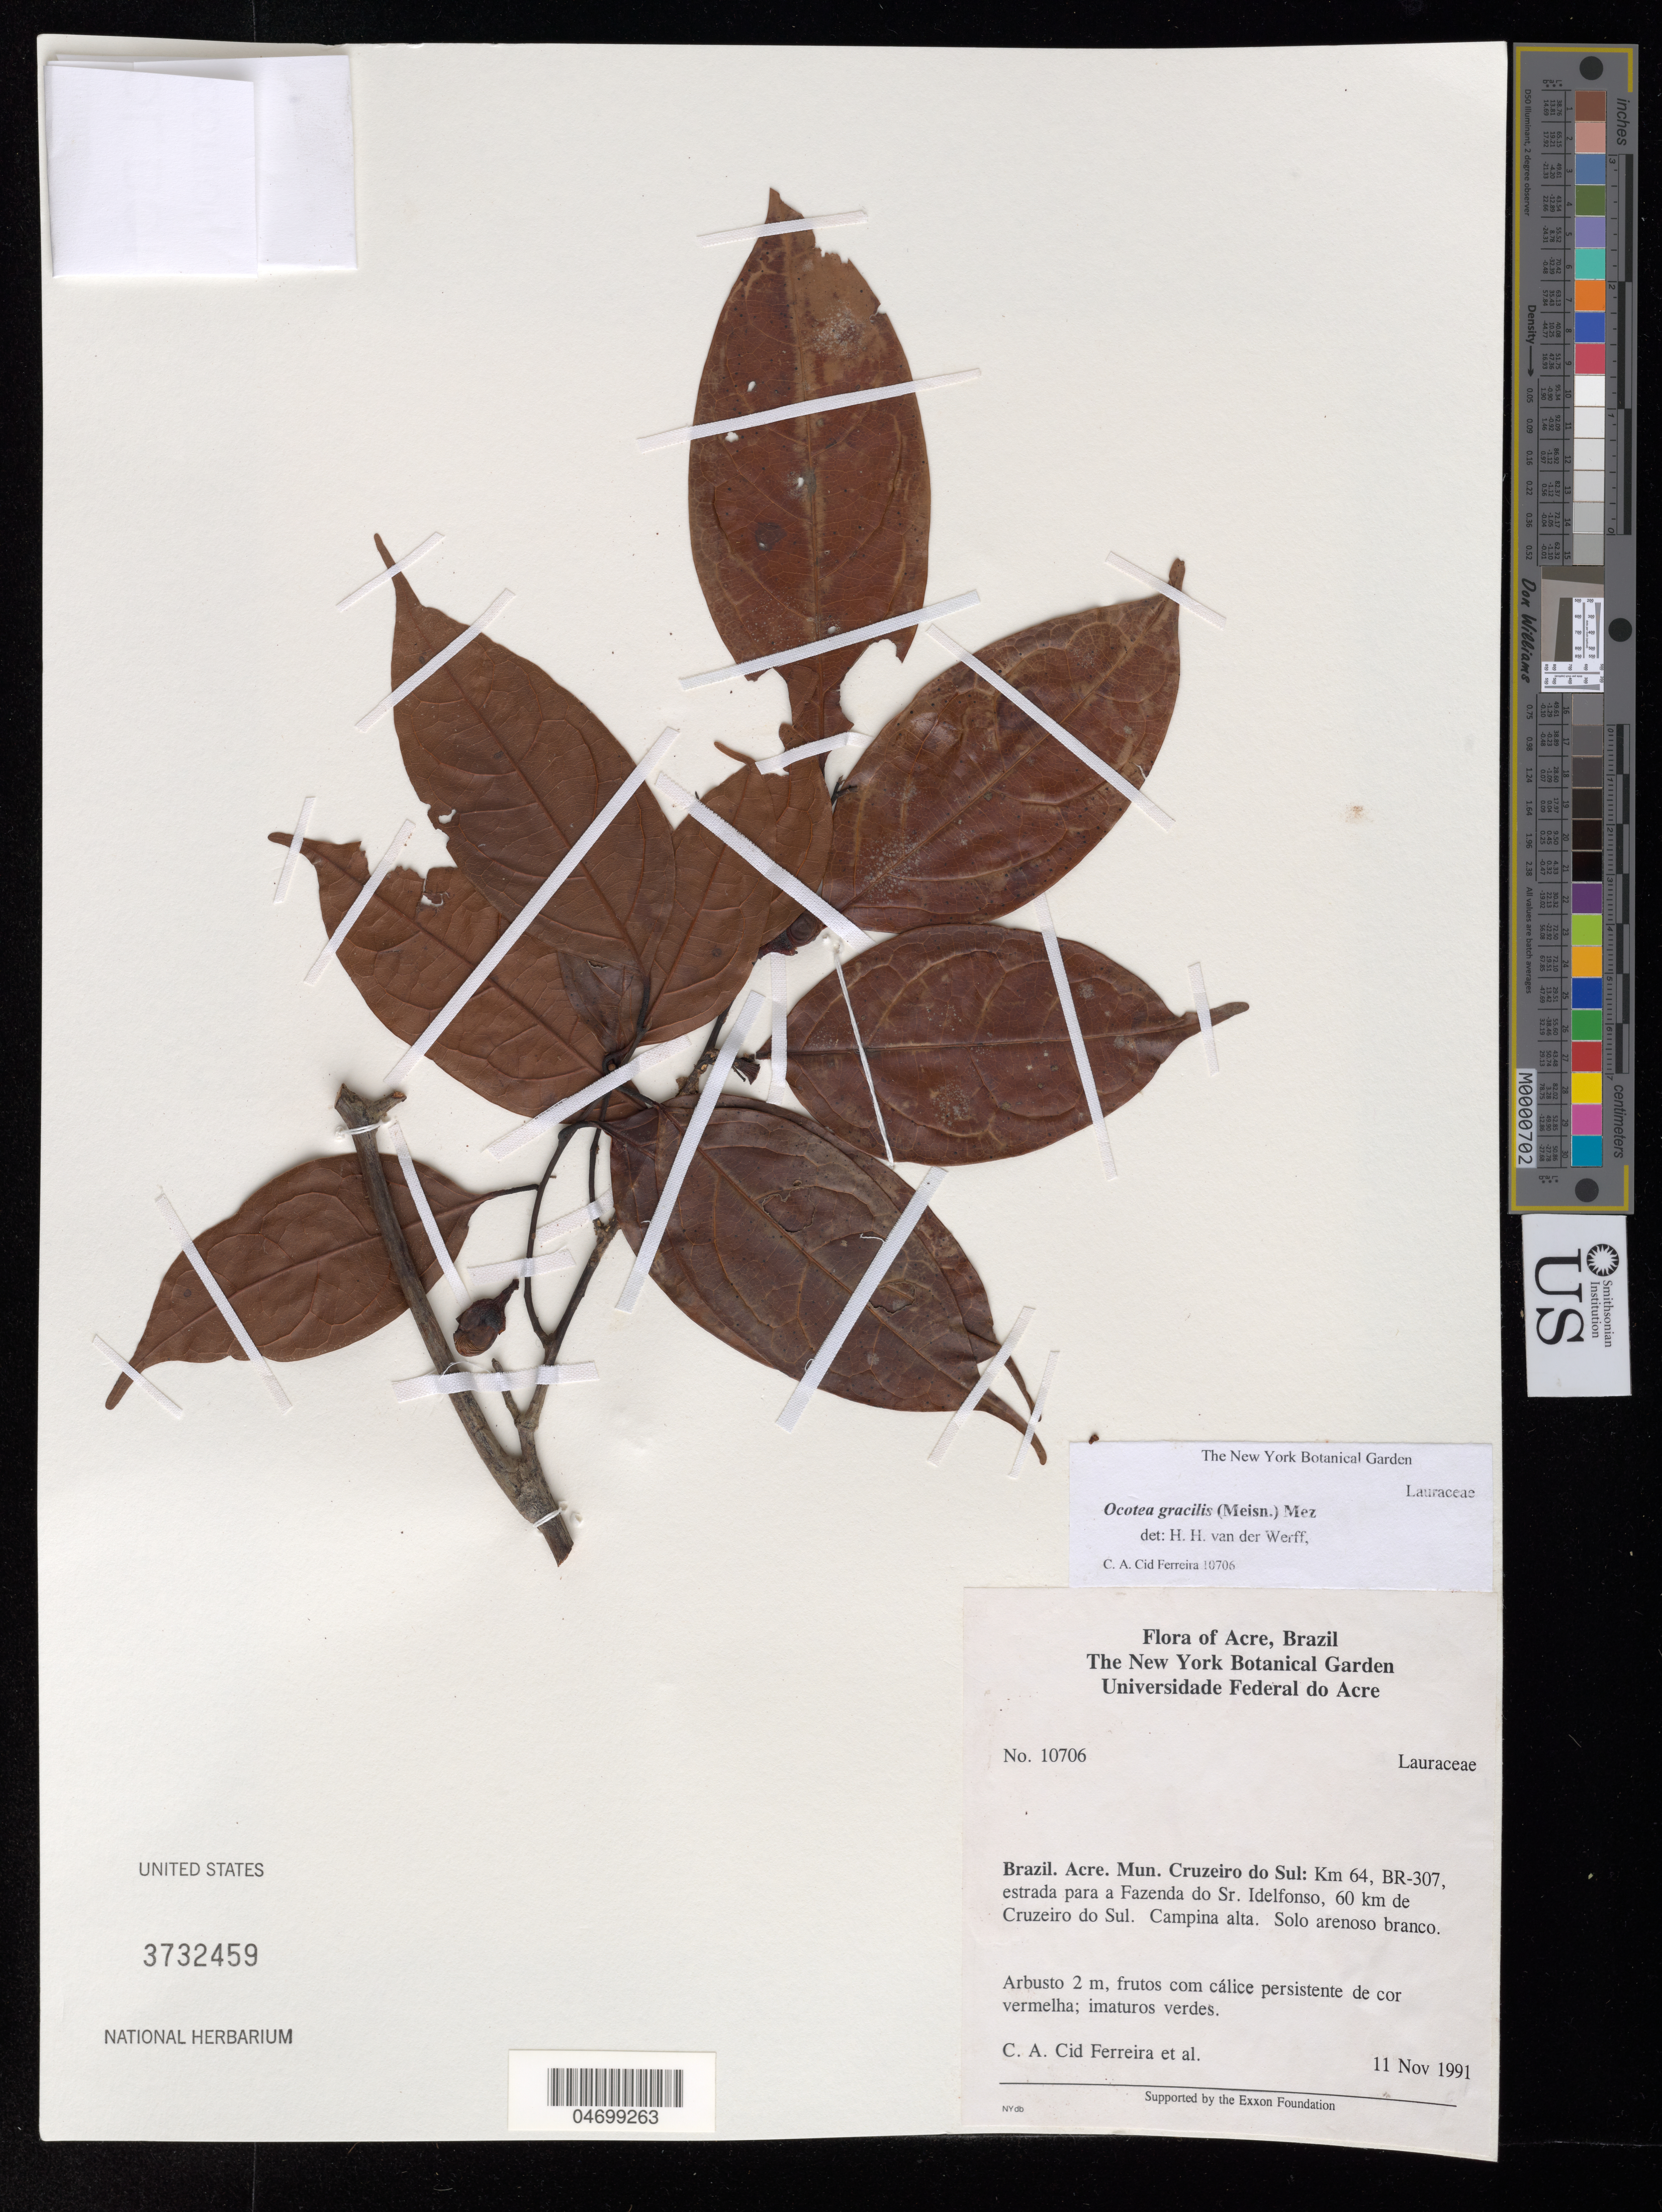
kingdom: Plantae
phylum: Tracheophyta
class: Magnoliopsida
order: Laurales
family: Lauraceae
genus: Ocotea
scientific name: Ocotea gracilis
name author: (Meisn.) Mez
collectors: C. A. Cid Ferreira & et al.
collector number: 10706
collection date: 1991-11-11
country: Brazil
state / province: Acre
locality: Mun. Cruzeiro do Sul: Km 64, BR-307, estrada para a Fazenda do Sr. Idelfonso, 60 km de Cruzeiro do Sul.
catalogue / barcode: US 3732459